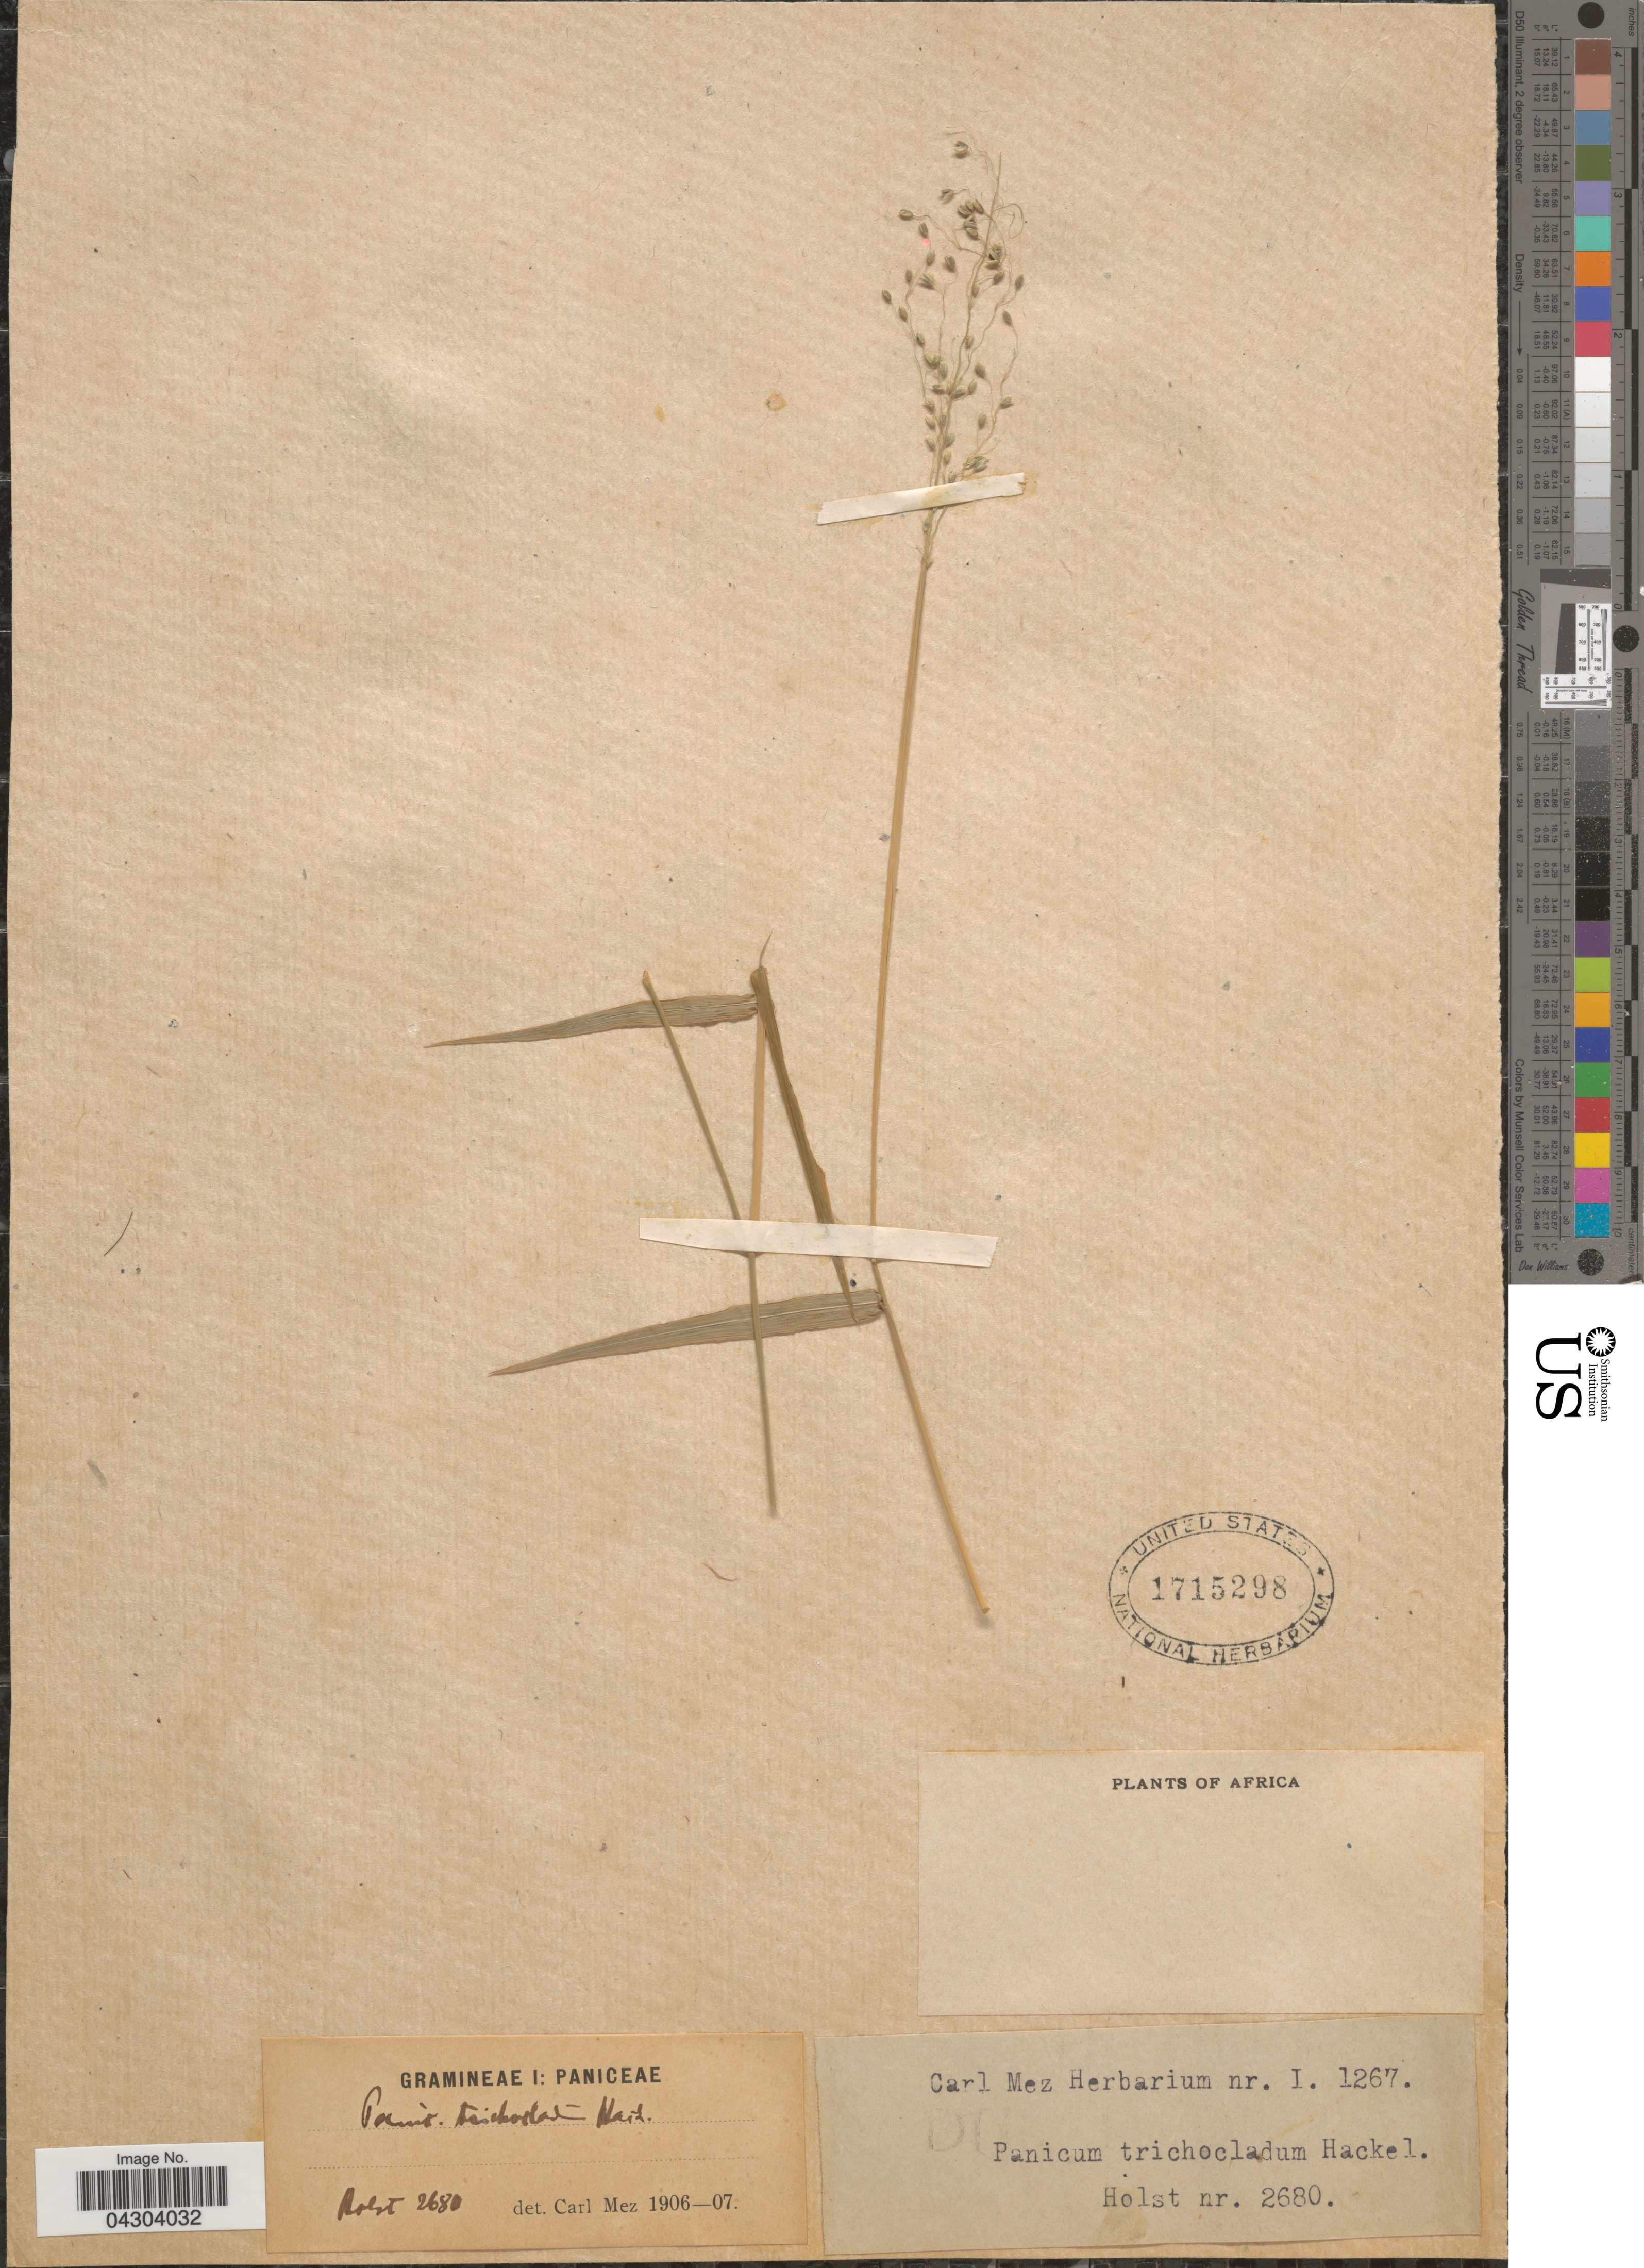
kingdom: Plantae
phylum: Tracheophyta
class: Liliopsida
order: Poales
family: Poaceae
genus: Panicum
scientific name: Panicum trichocladum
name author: Hack. ex K. Schum. in Engl.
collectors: Holst, --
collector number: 2680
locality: Africa.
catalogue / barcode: US 1715298